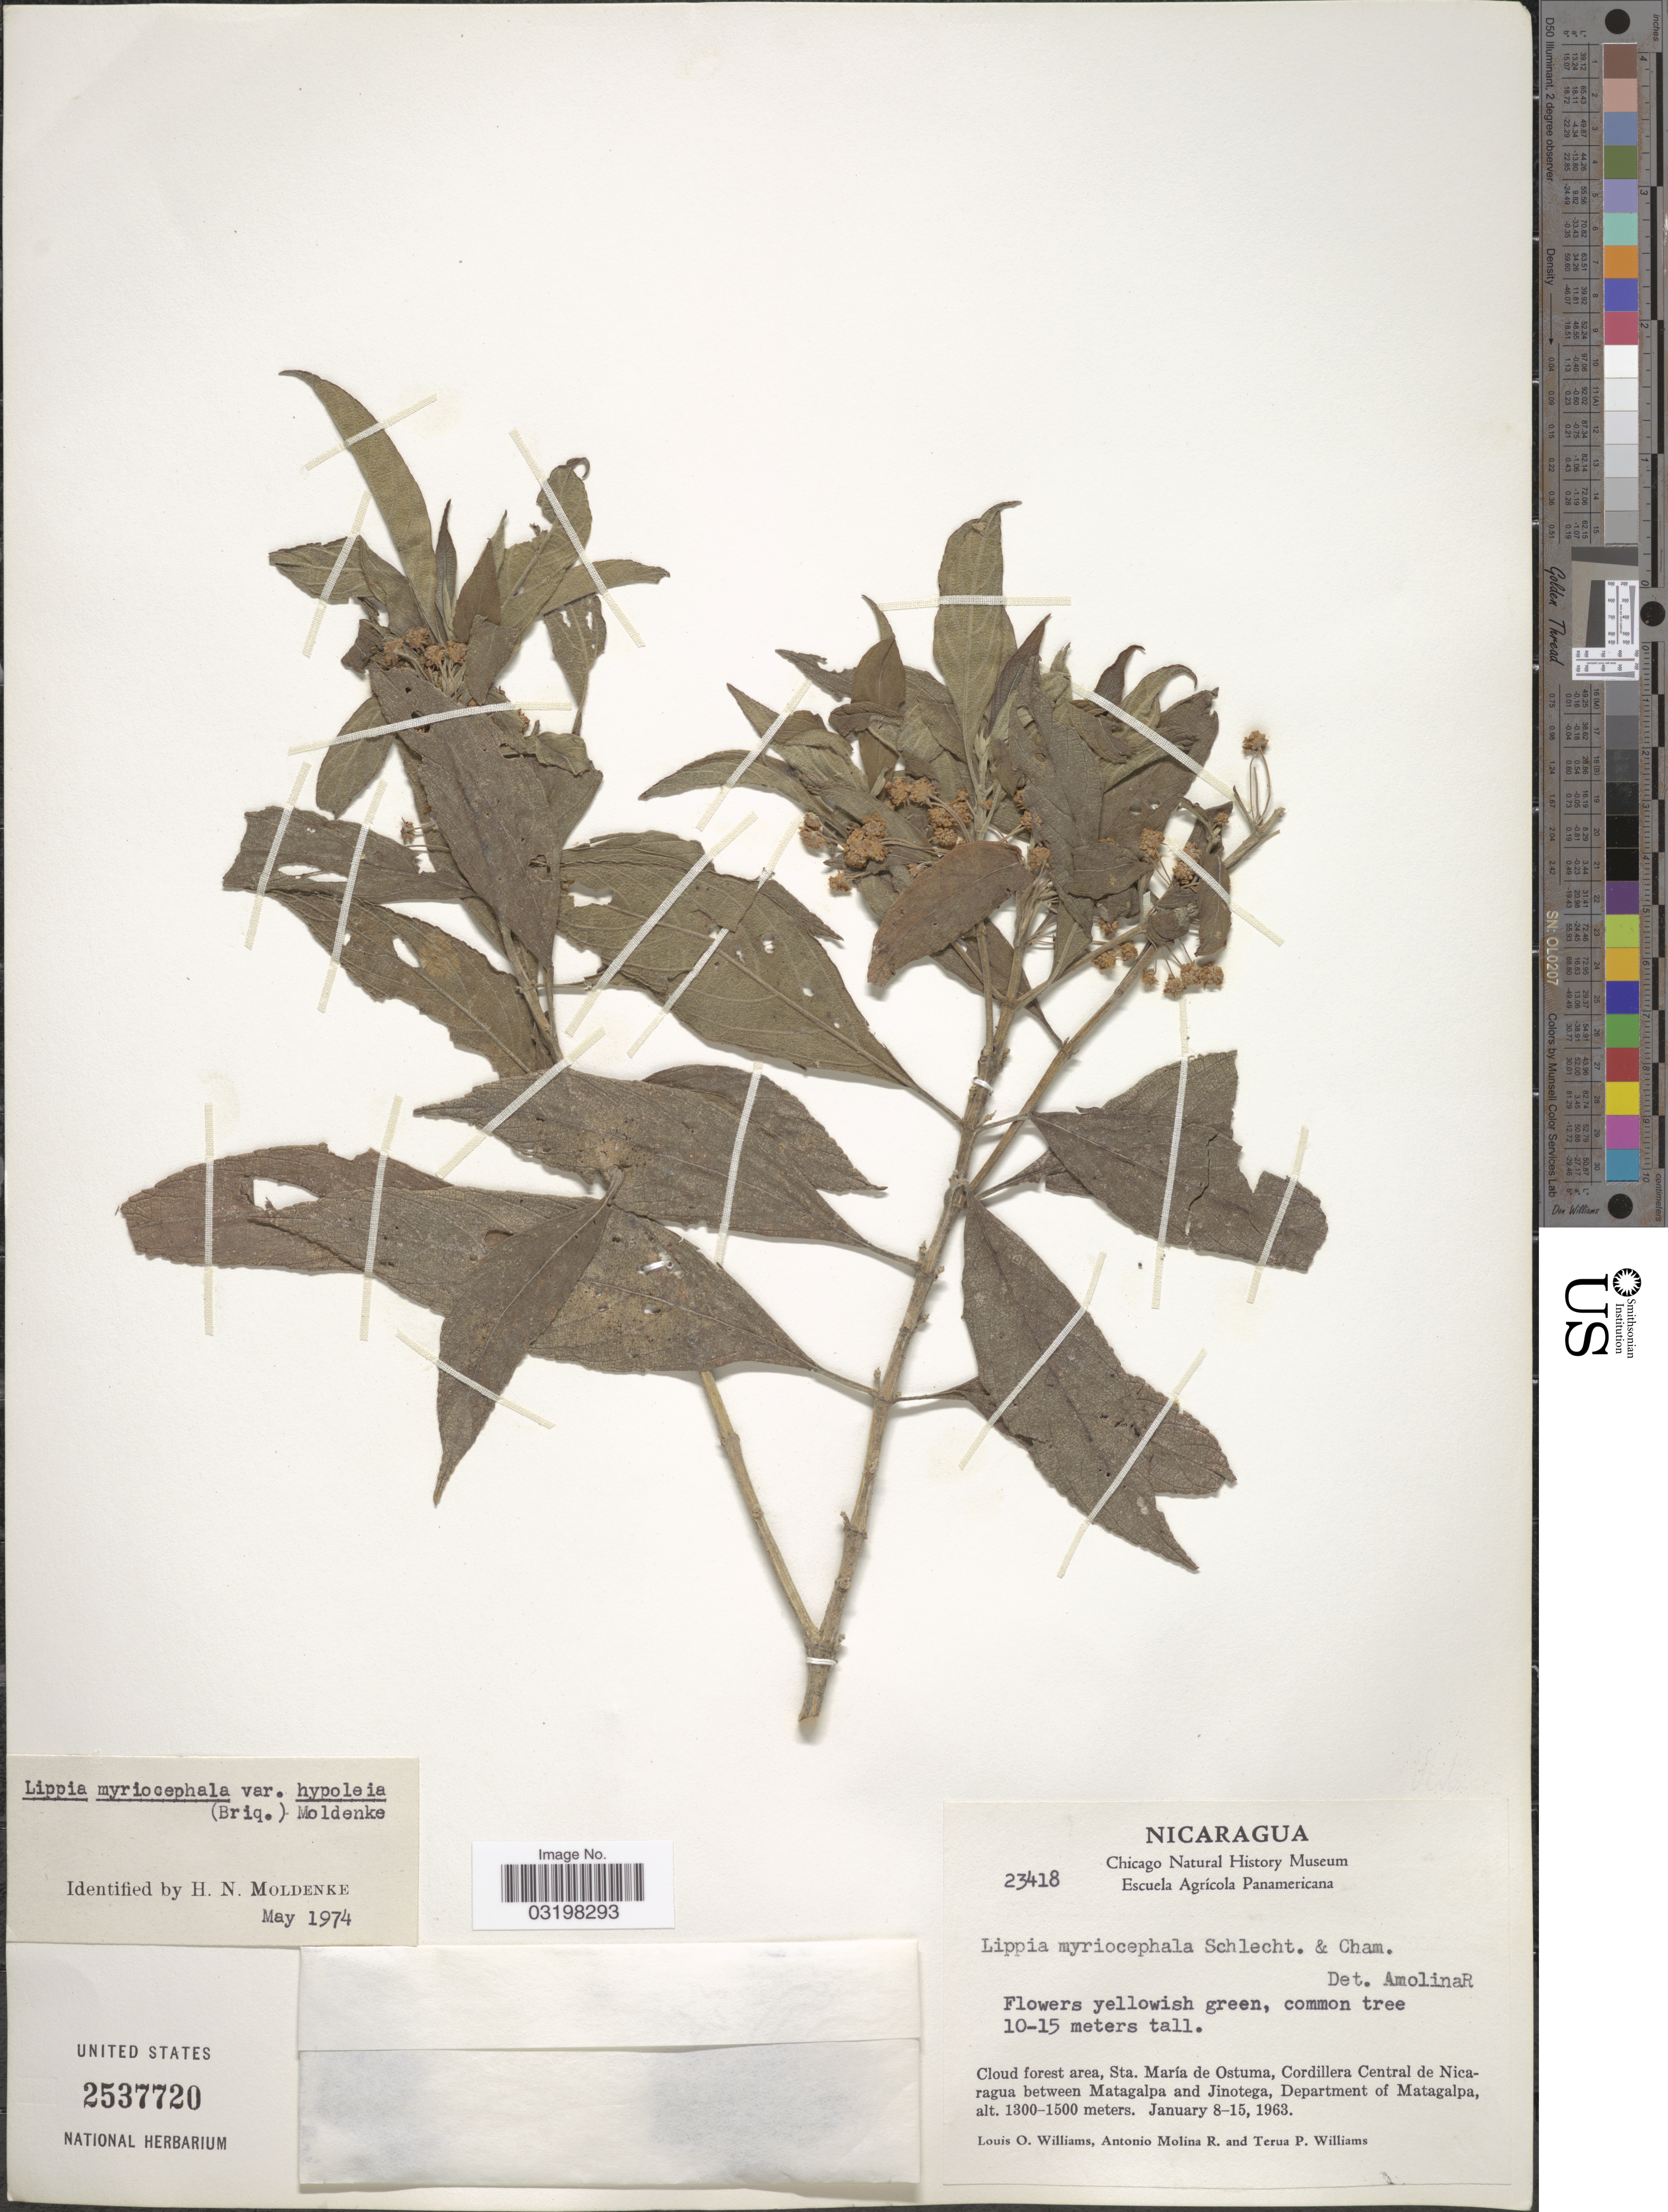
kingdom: Plantae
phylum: Tracheophyta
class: Magnoliopsida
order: Lamiales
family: Verbenaceae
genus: Lippia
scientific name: Lippia myriocephala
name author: Schltdl. & Cham.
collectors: L. O. Williams, A. Molina R. & T. Williams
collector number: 23418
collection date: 1963-01-08/1963-01-15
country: Nicaragua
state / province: Matagalpa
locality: Cloud forest area, Sta. María de Ostuma, Cordillera Central de Nicaragua between Matagalpa and Jinotega, Department of Matagalpa.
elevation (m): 1300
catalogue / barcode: US 2537720